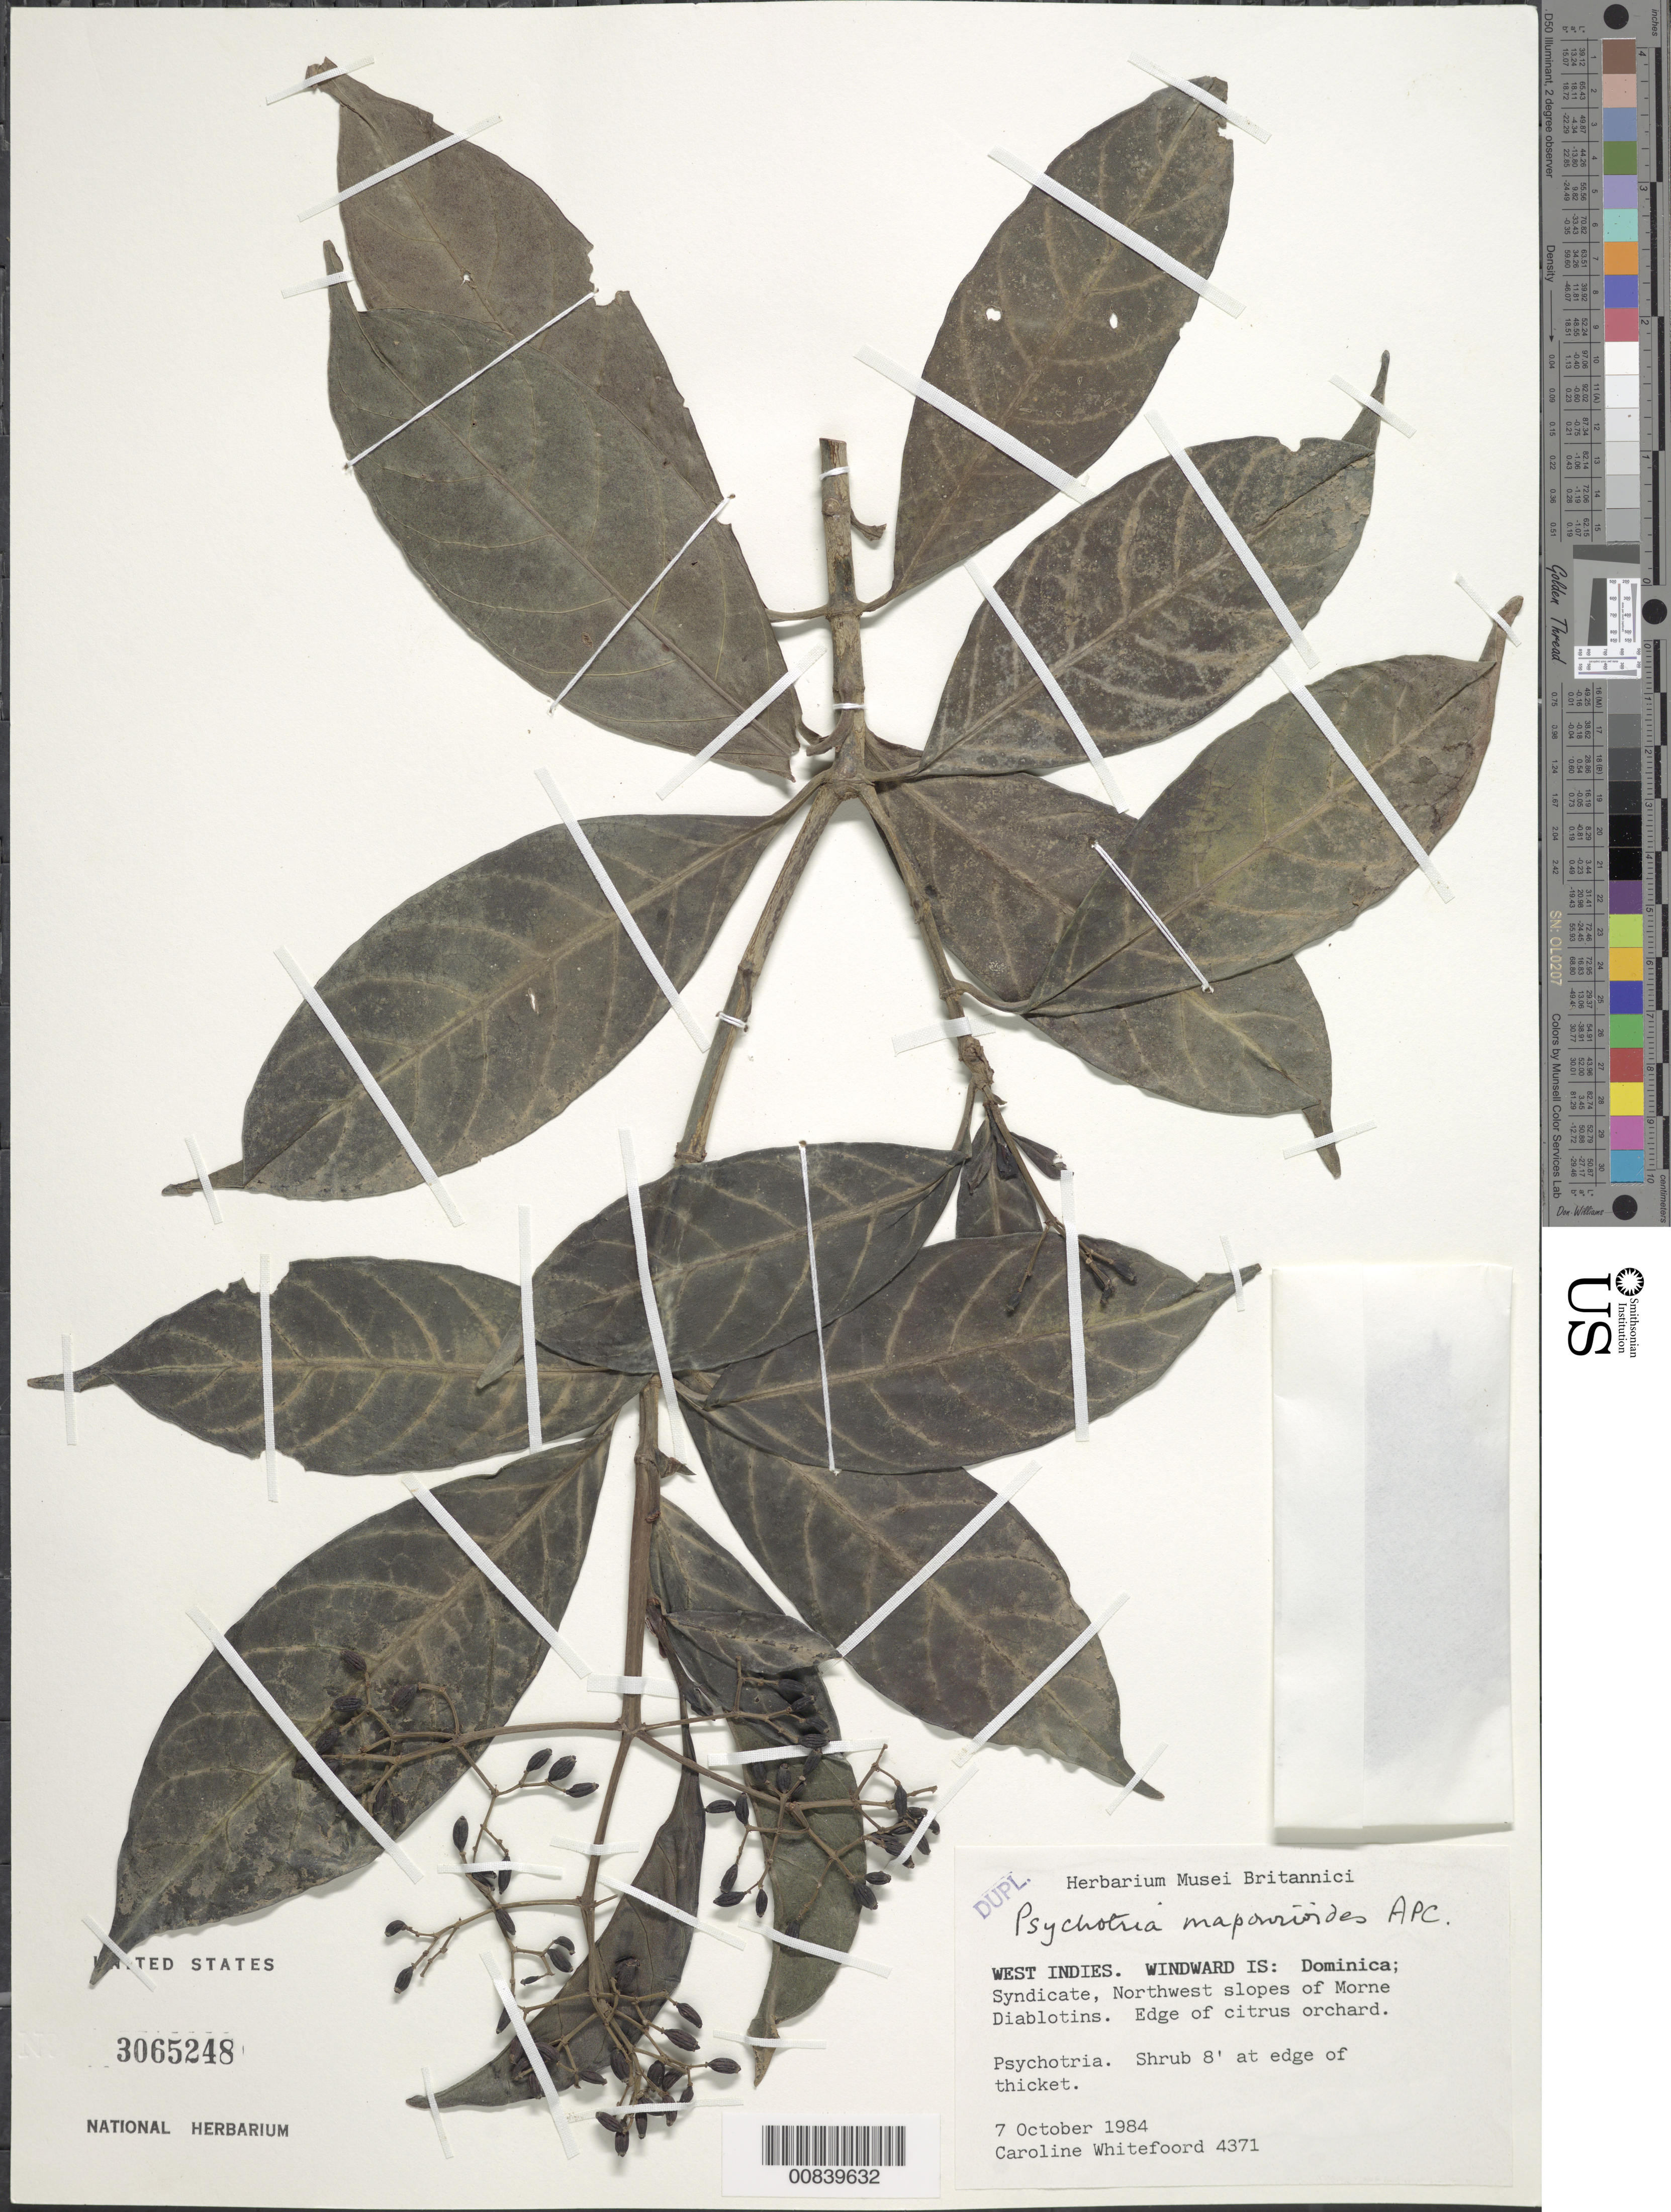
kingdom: Plantae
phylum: Tracheophyta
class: Magnoliopsida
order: Gentianales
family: Rubiaceae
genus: Psychotria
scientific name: Psychotria mapourioides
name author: DC.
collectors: C. Whitefoord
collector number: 4371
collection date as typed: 07 Oct 1984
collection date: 1984-10-07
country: Dominica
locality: Syndicate, northwest slopes of Morne Diablotins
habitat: In thicket at edge of citrus orchard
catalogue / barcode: US 3065248